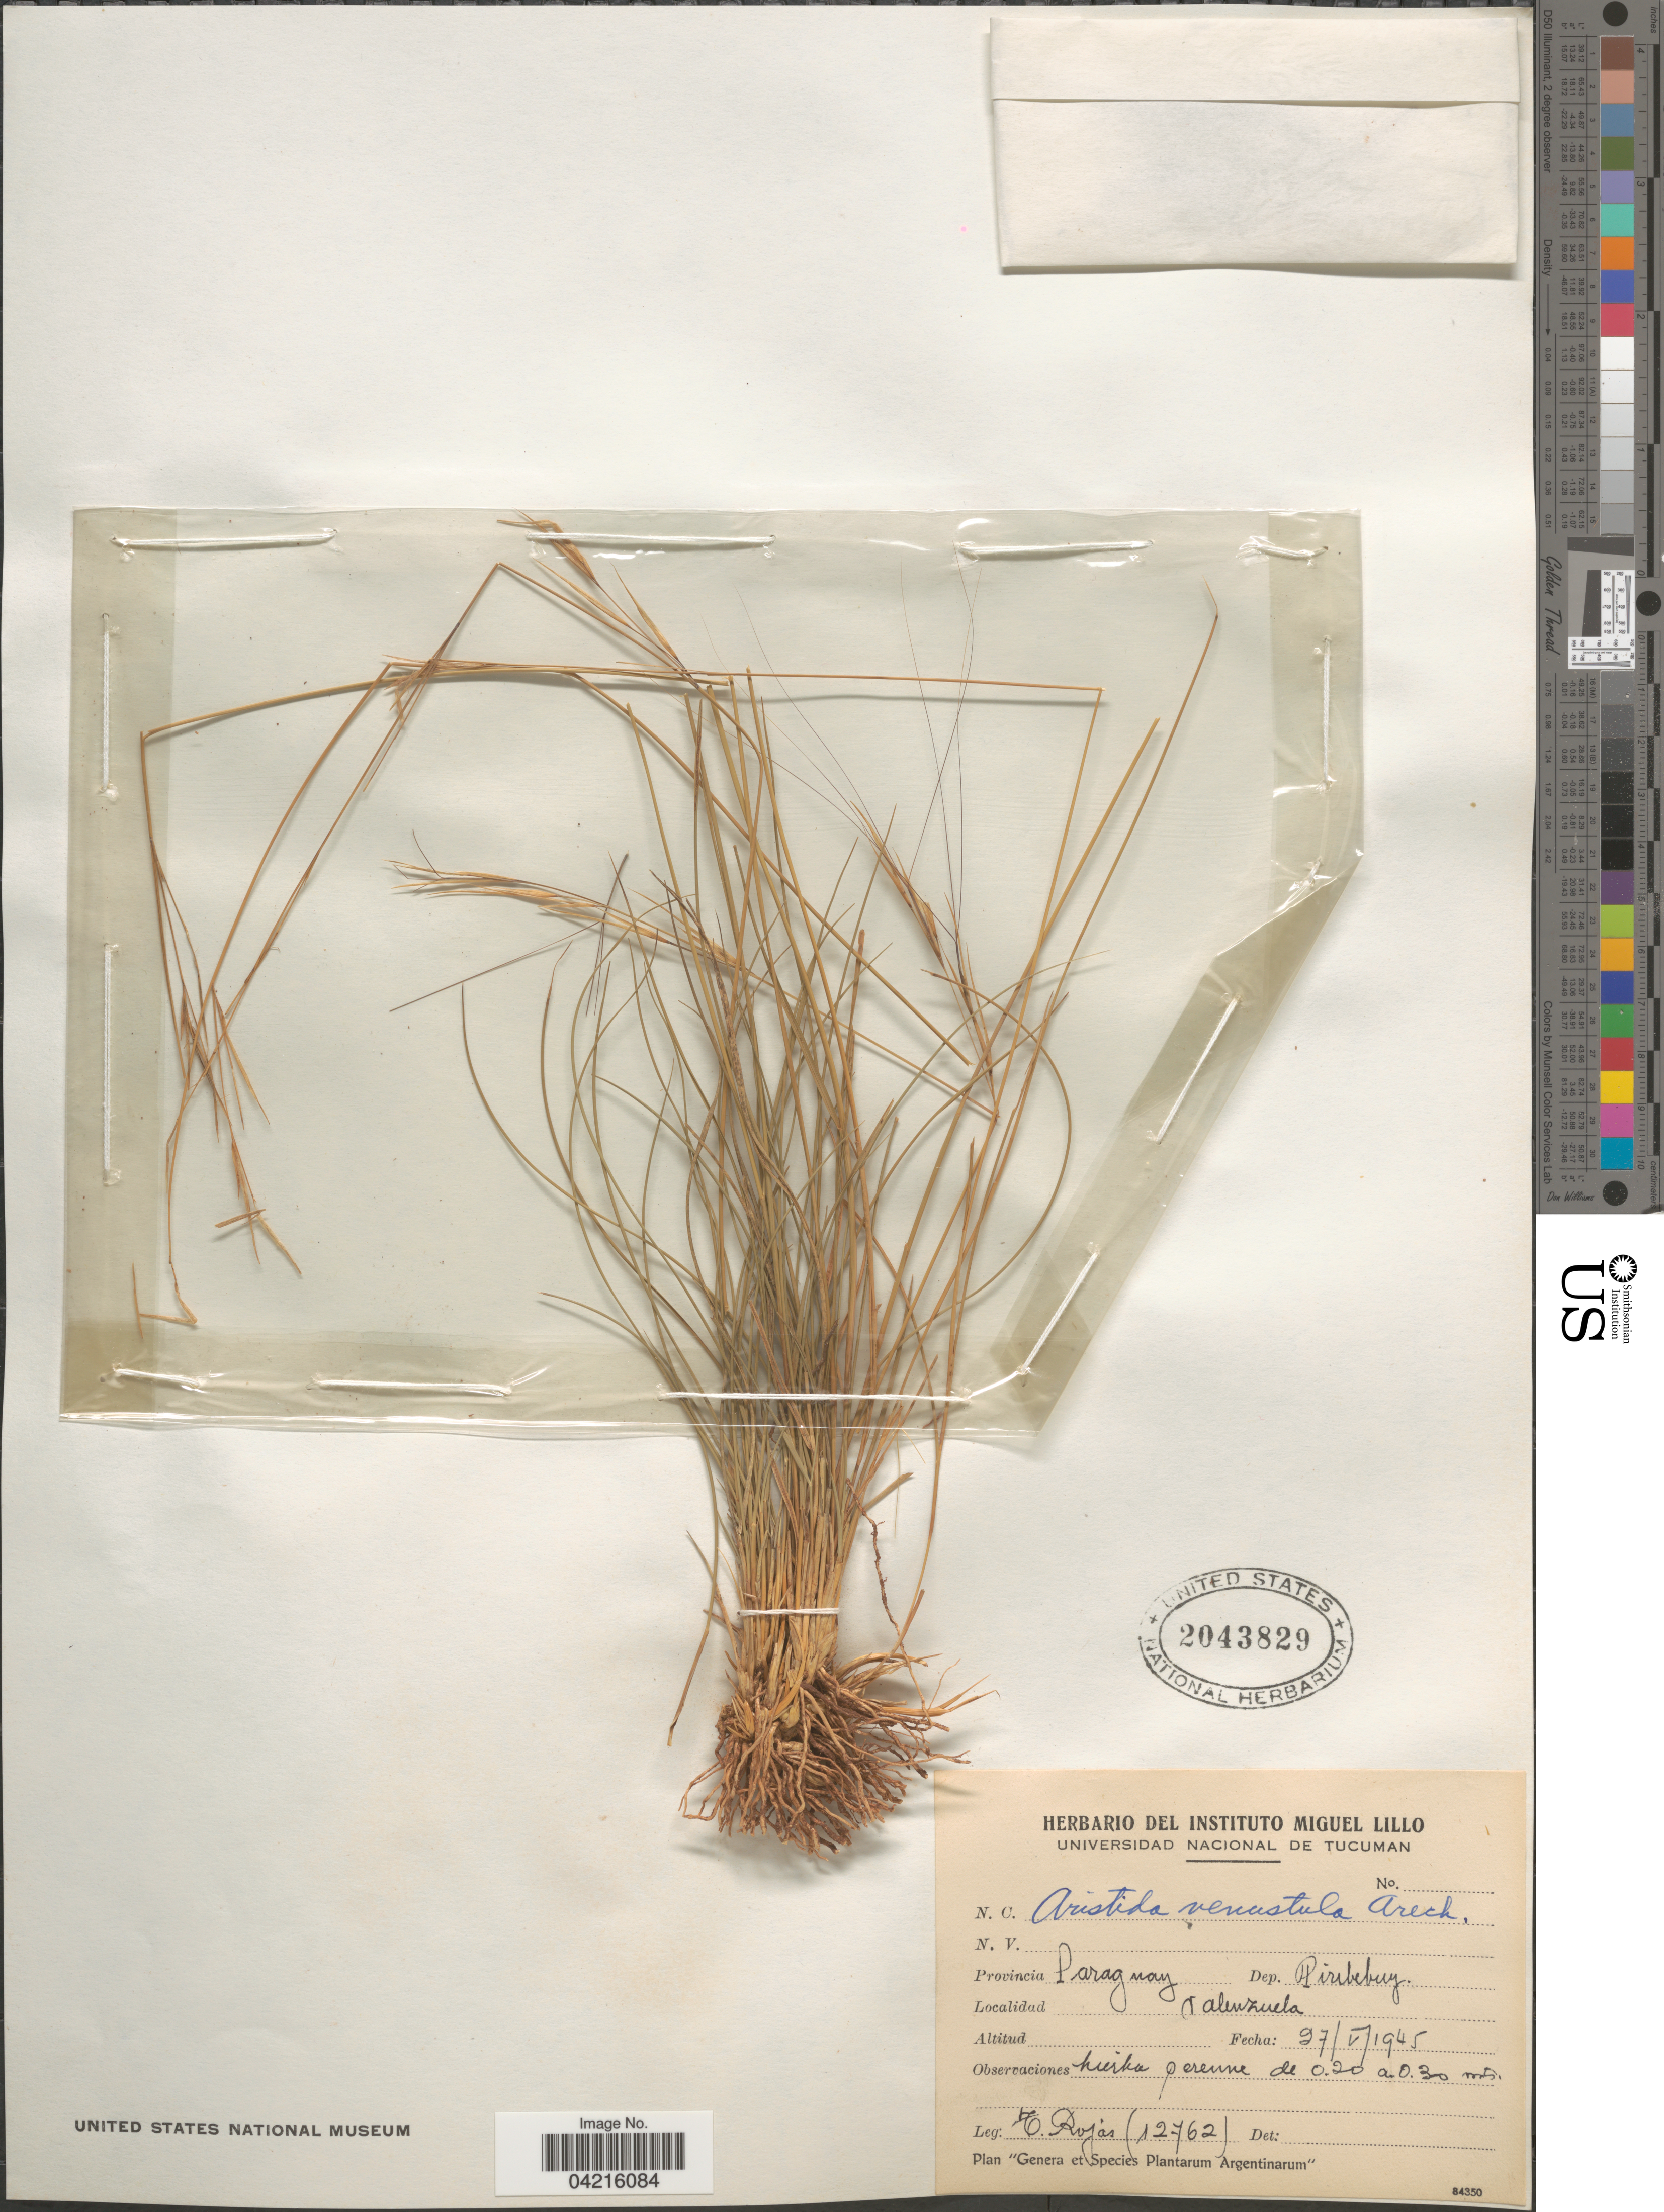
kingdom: Plantae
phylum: Tracheophyta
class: Liliopsida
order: Poales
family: Poaceae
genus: Aristida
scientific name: Aristida venustula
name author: Arechav.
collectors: T. Rojas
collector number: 12762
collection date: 1945-05-27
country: Paraguay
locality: Dep. Piribebuy. Valenzuela.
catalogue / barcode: US 2043829